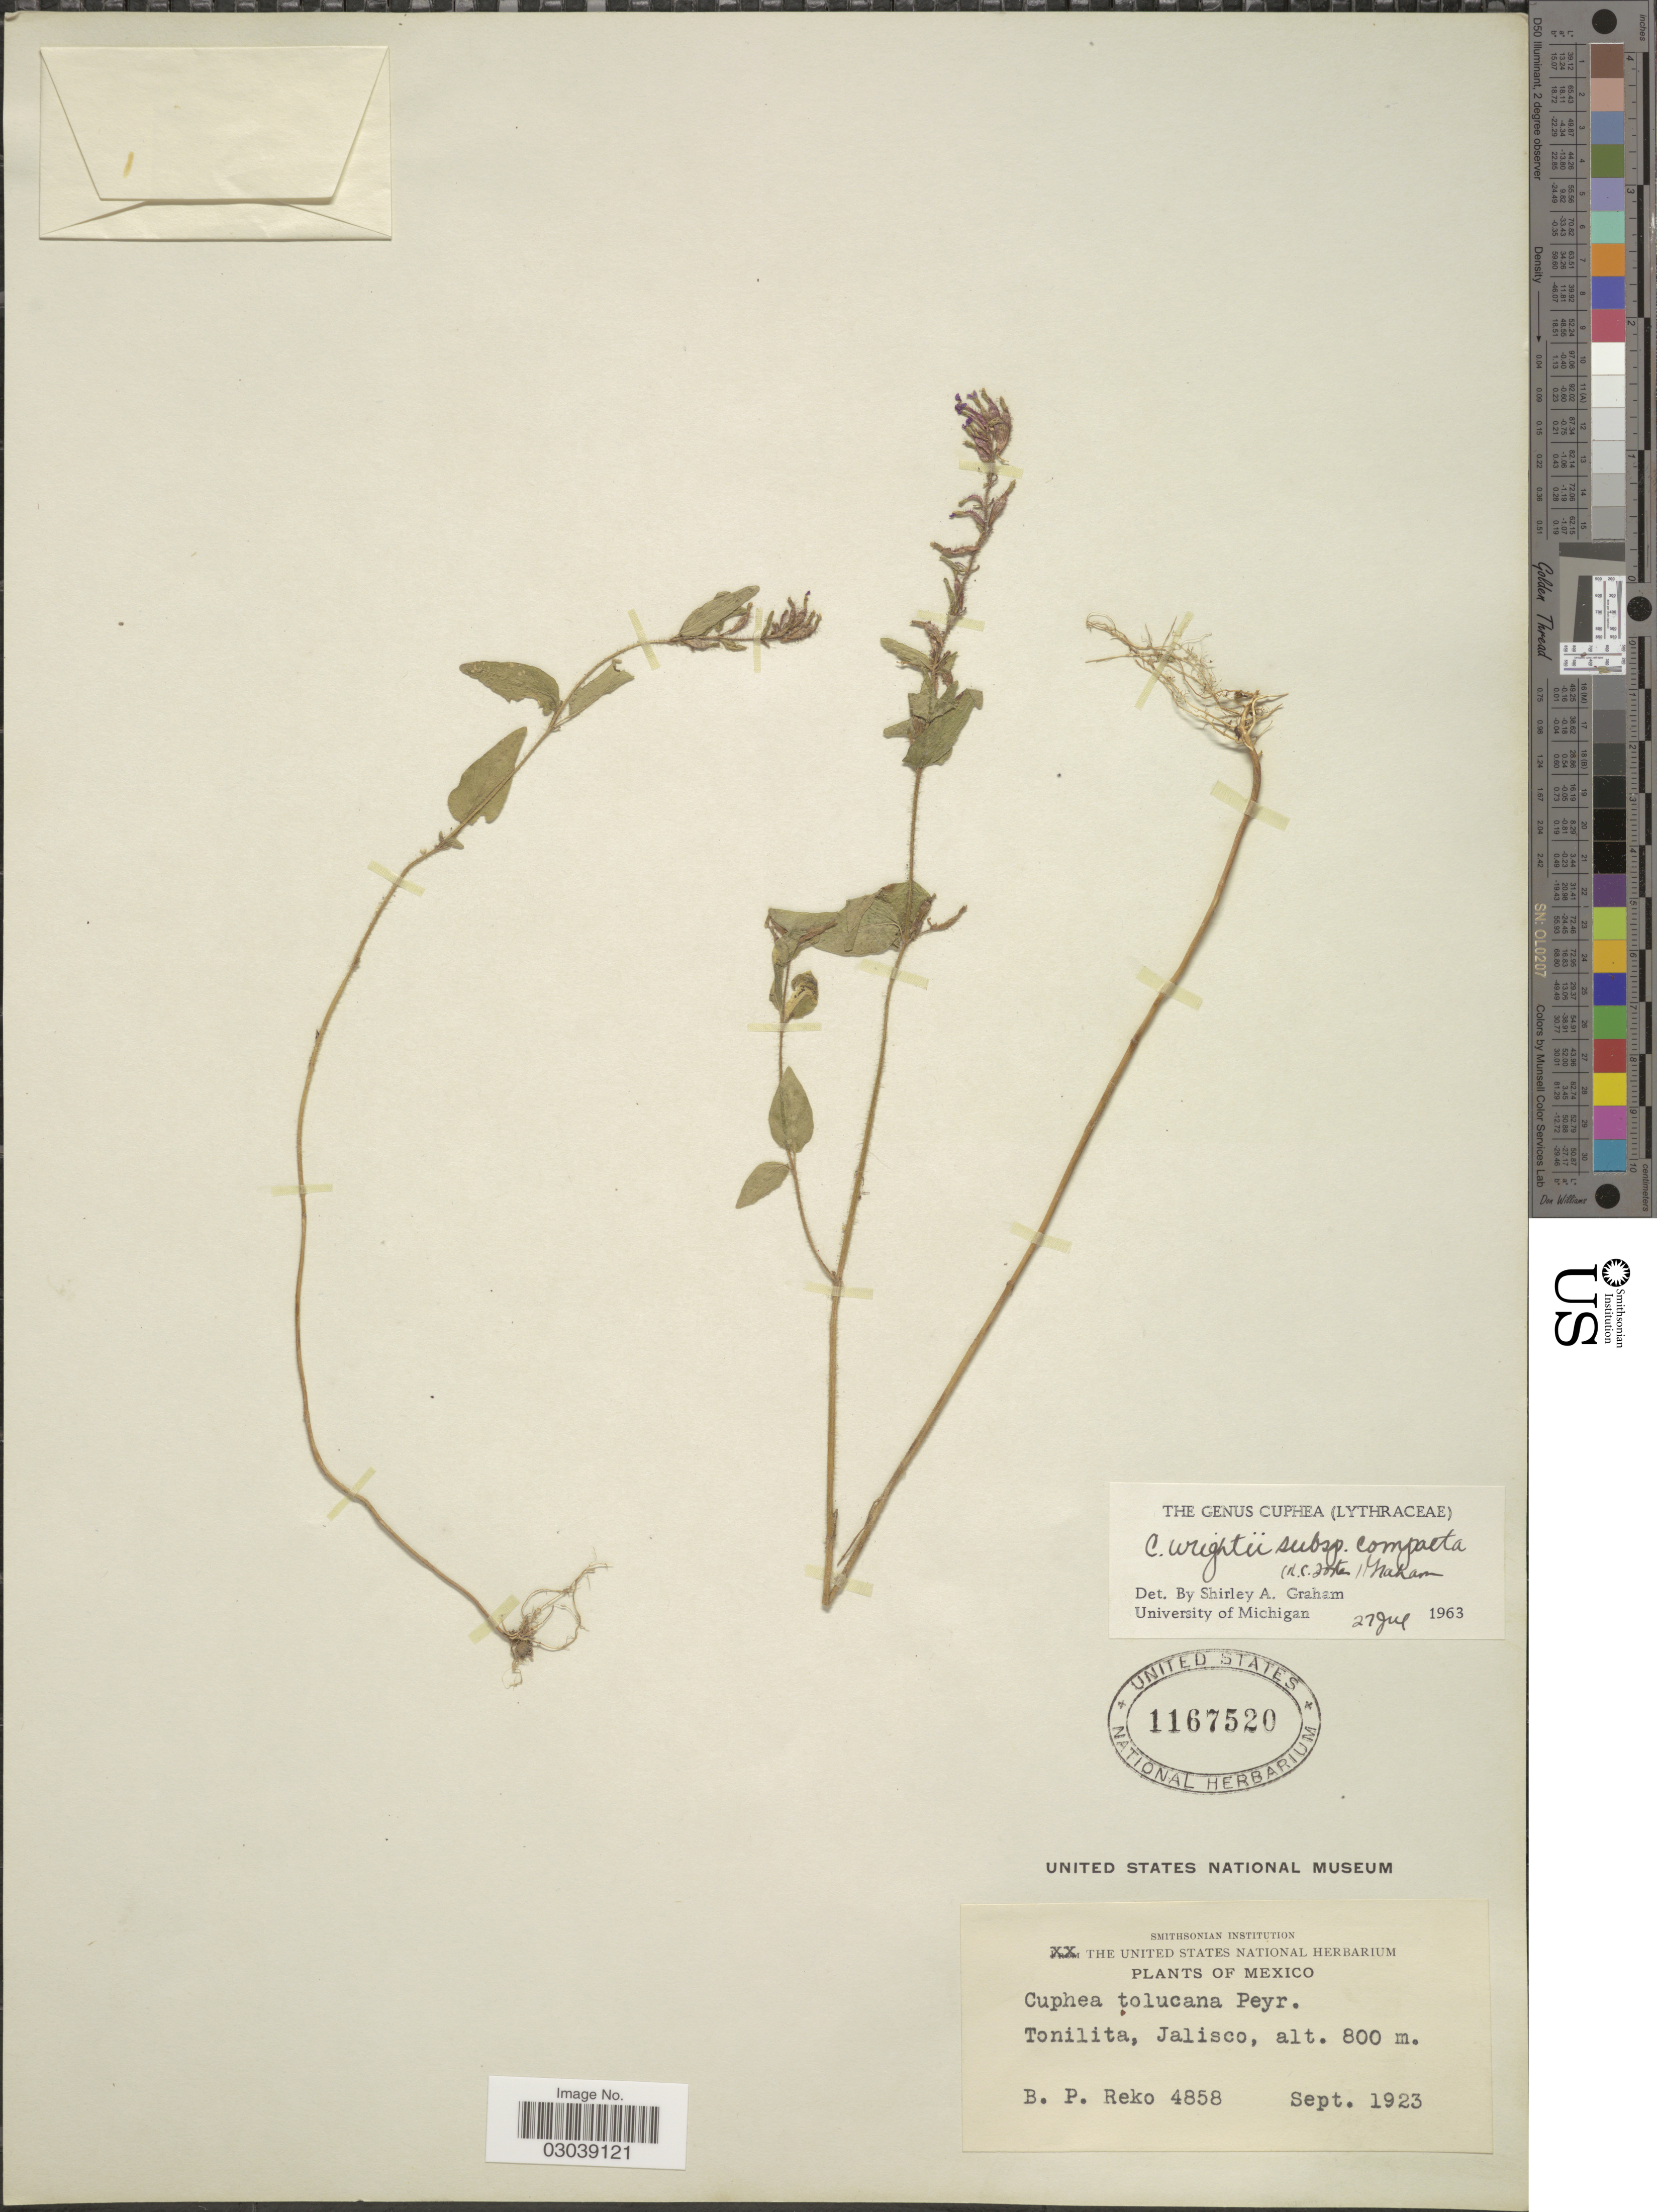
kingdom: Plantae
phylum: Tracheophyta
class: Magnoliopsida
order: Myrtales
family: Lythraceae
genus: Cuphea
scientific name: Cuphea wrightii subsp. compacta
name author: R.C. Foster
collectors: B. P. Reko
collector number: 4858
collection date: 1923-09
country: Mexico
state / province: Jalisco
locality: Tonilita.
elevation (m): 800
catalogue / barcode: US 1167520